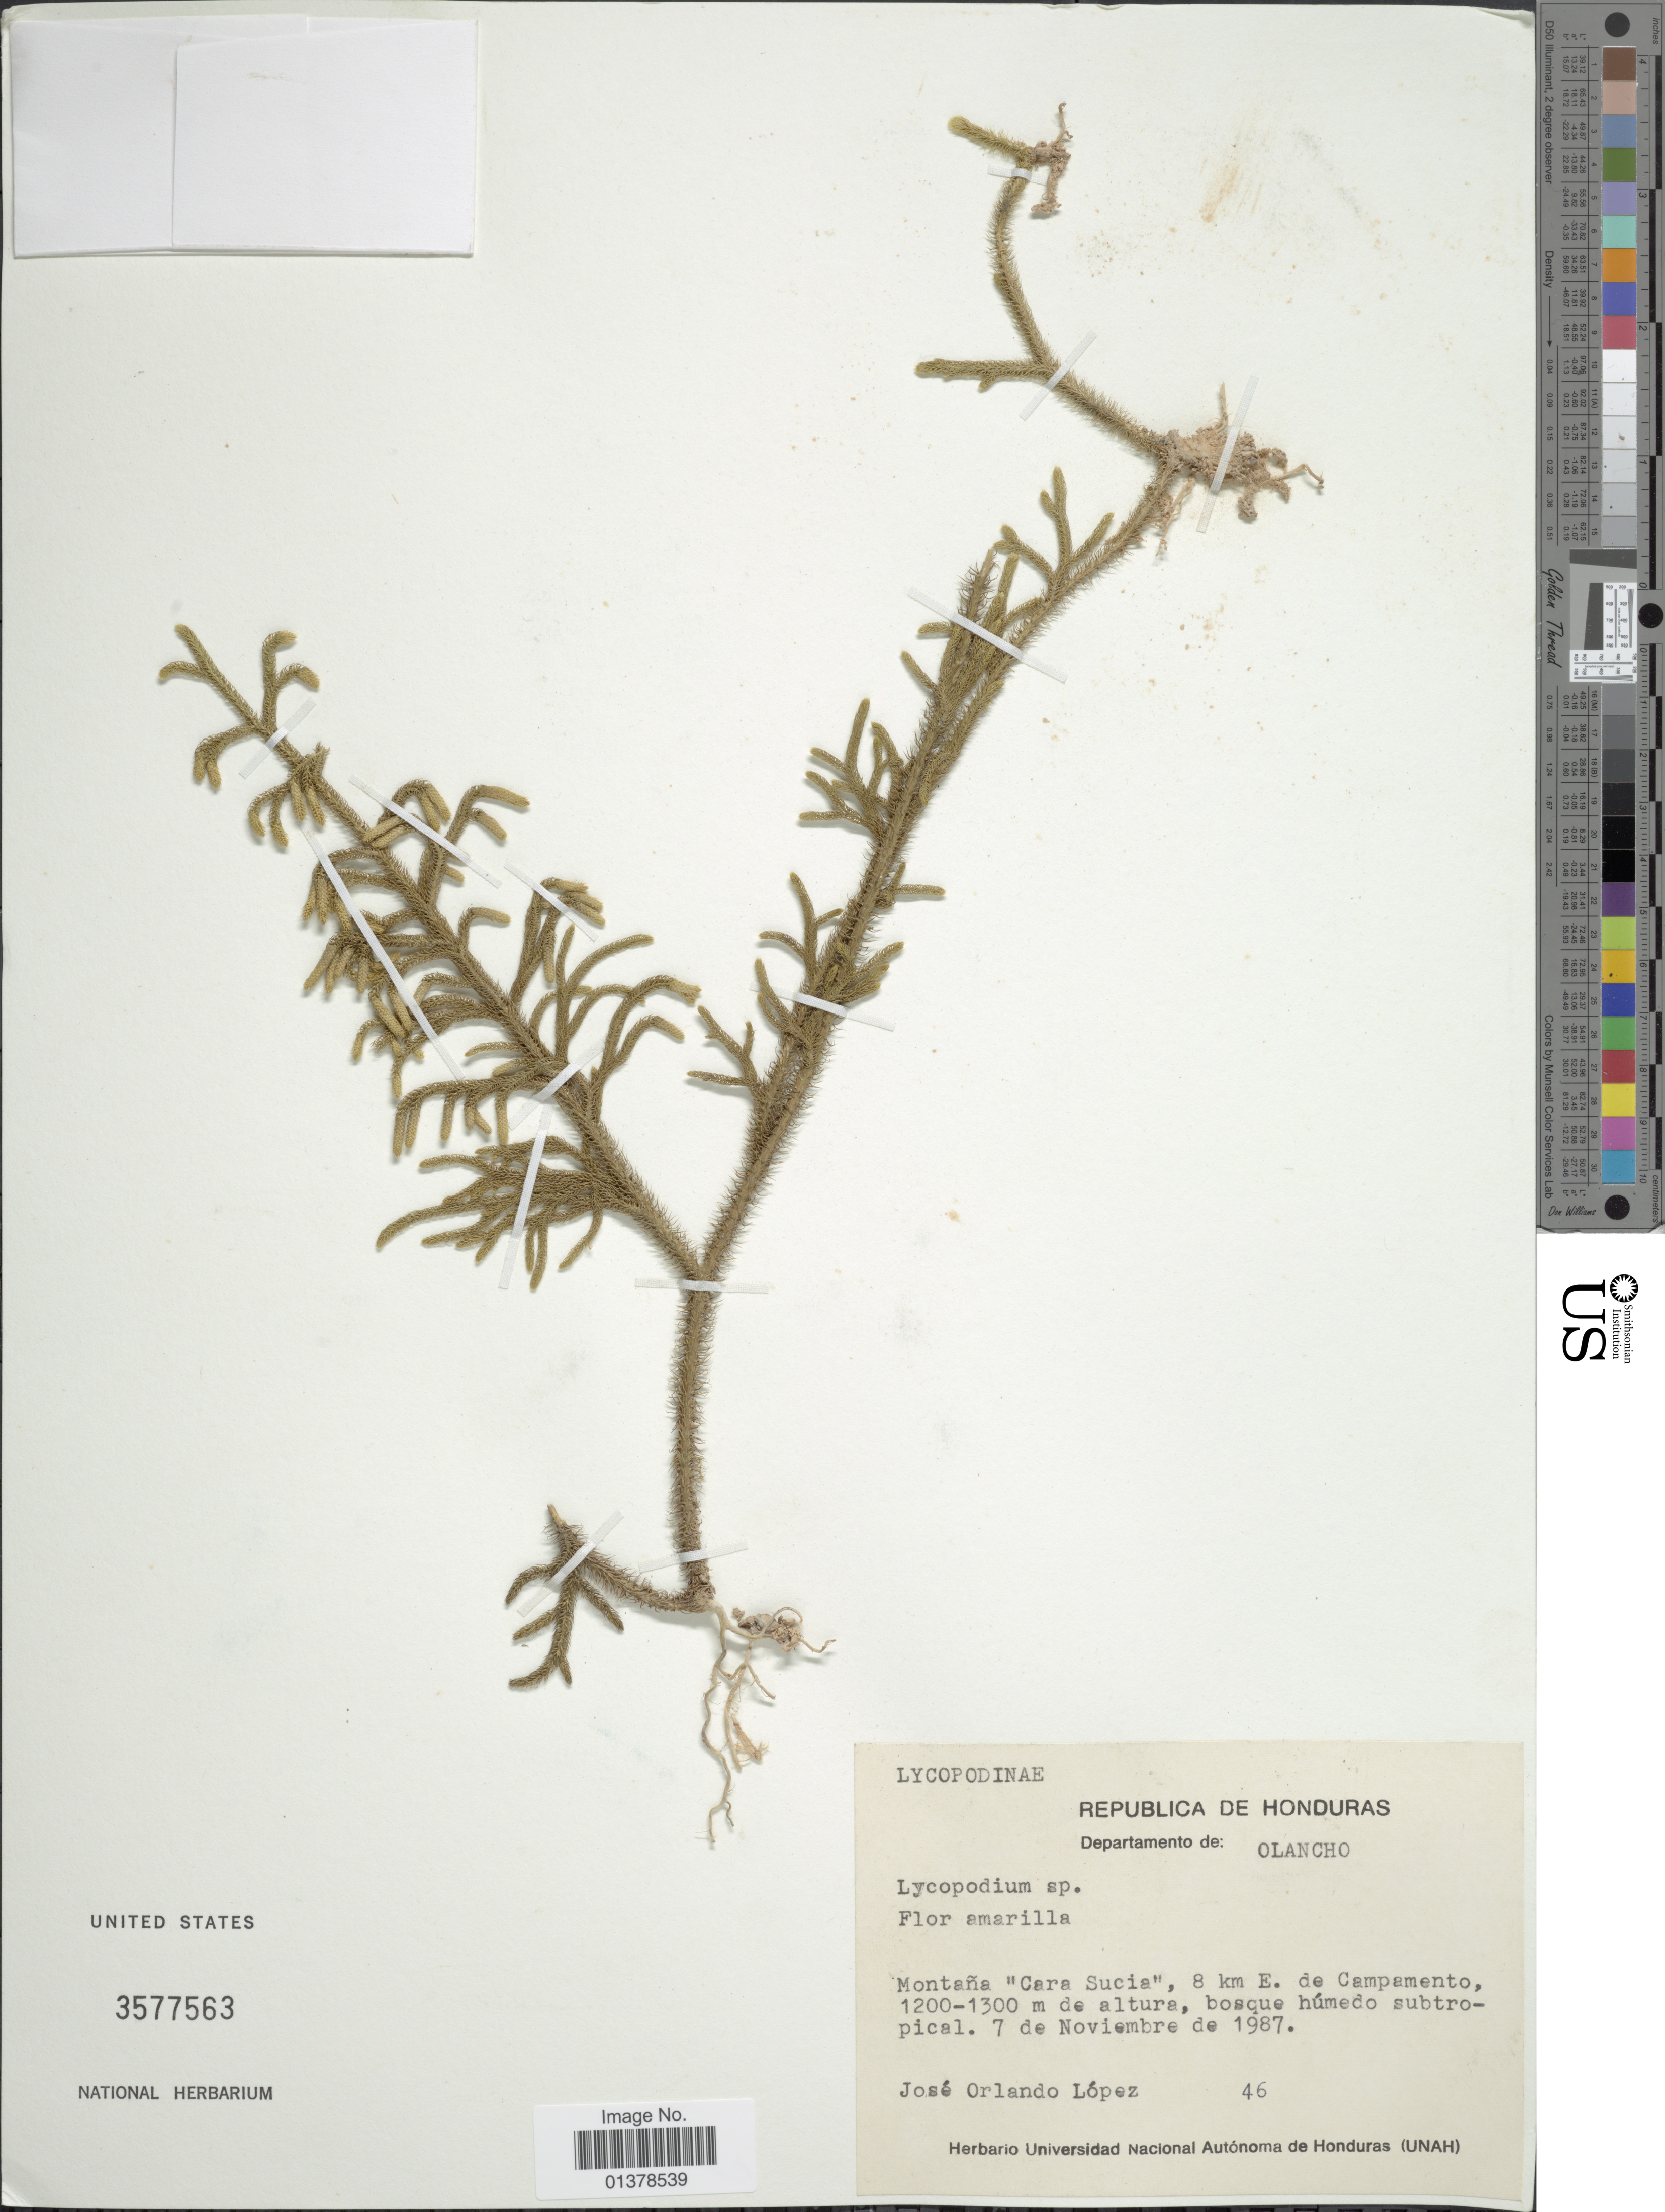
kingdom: Plantae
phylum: Tracheophyta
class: Lycopodiopsida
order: Lycopodiales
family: Lycopodiaceae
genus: Palhinhaea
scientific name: Palhinhaea cernua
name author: (L.) Vasc. & Franco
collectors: J. López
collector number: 46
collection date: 1987-11-07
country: Honduras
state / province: Olancho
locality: Montana "Cara Sucia", 8km E. de Campamento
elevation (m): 1200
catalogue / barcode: US 3577563